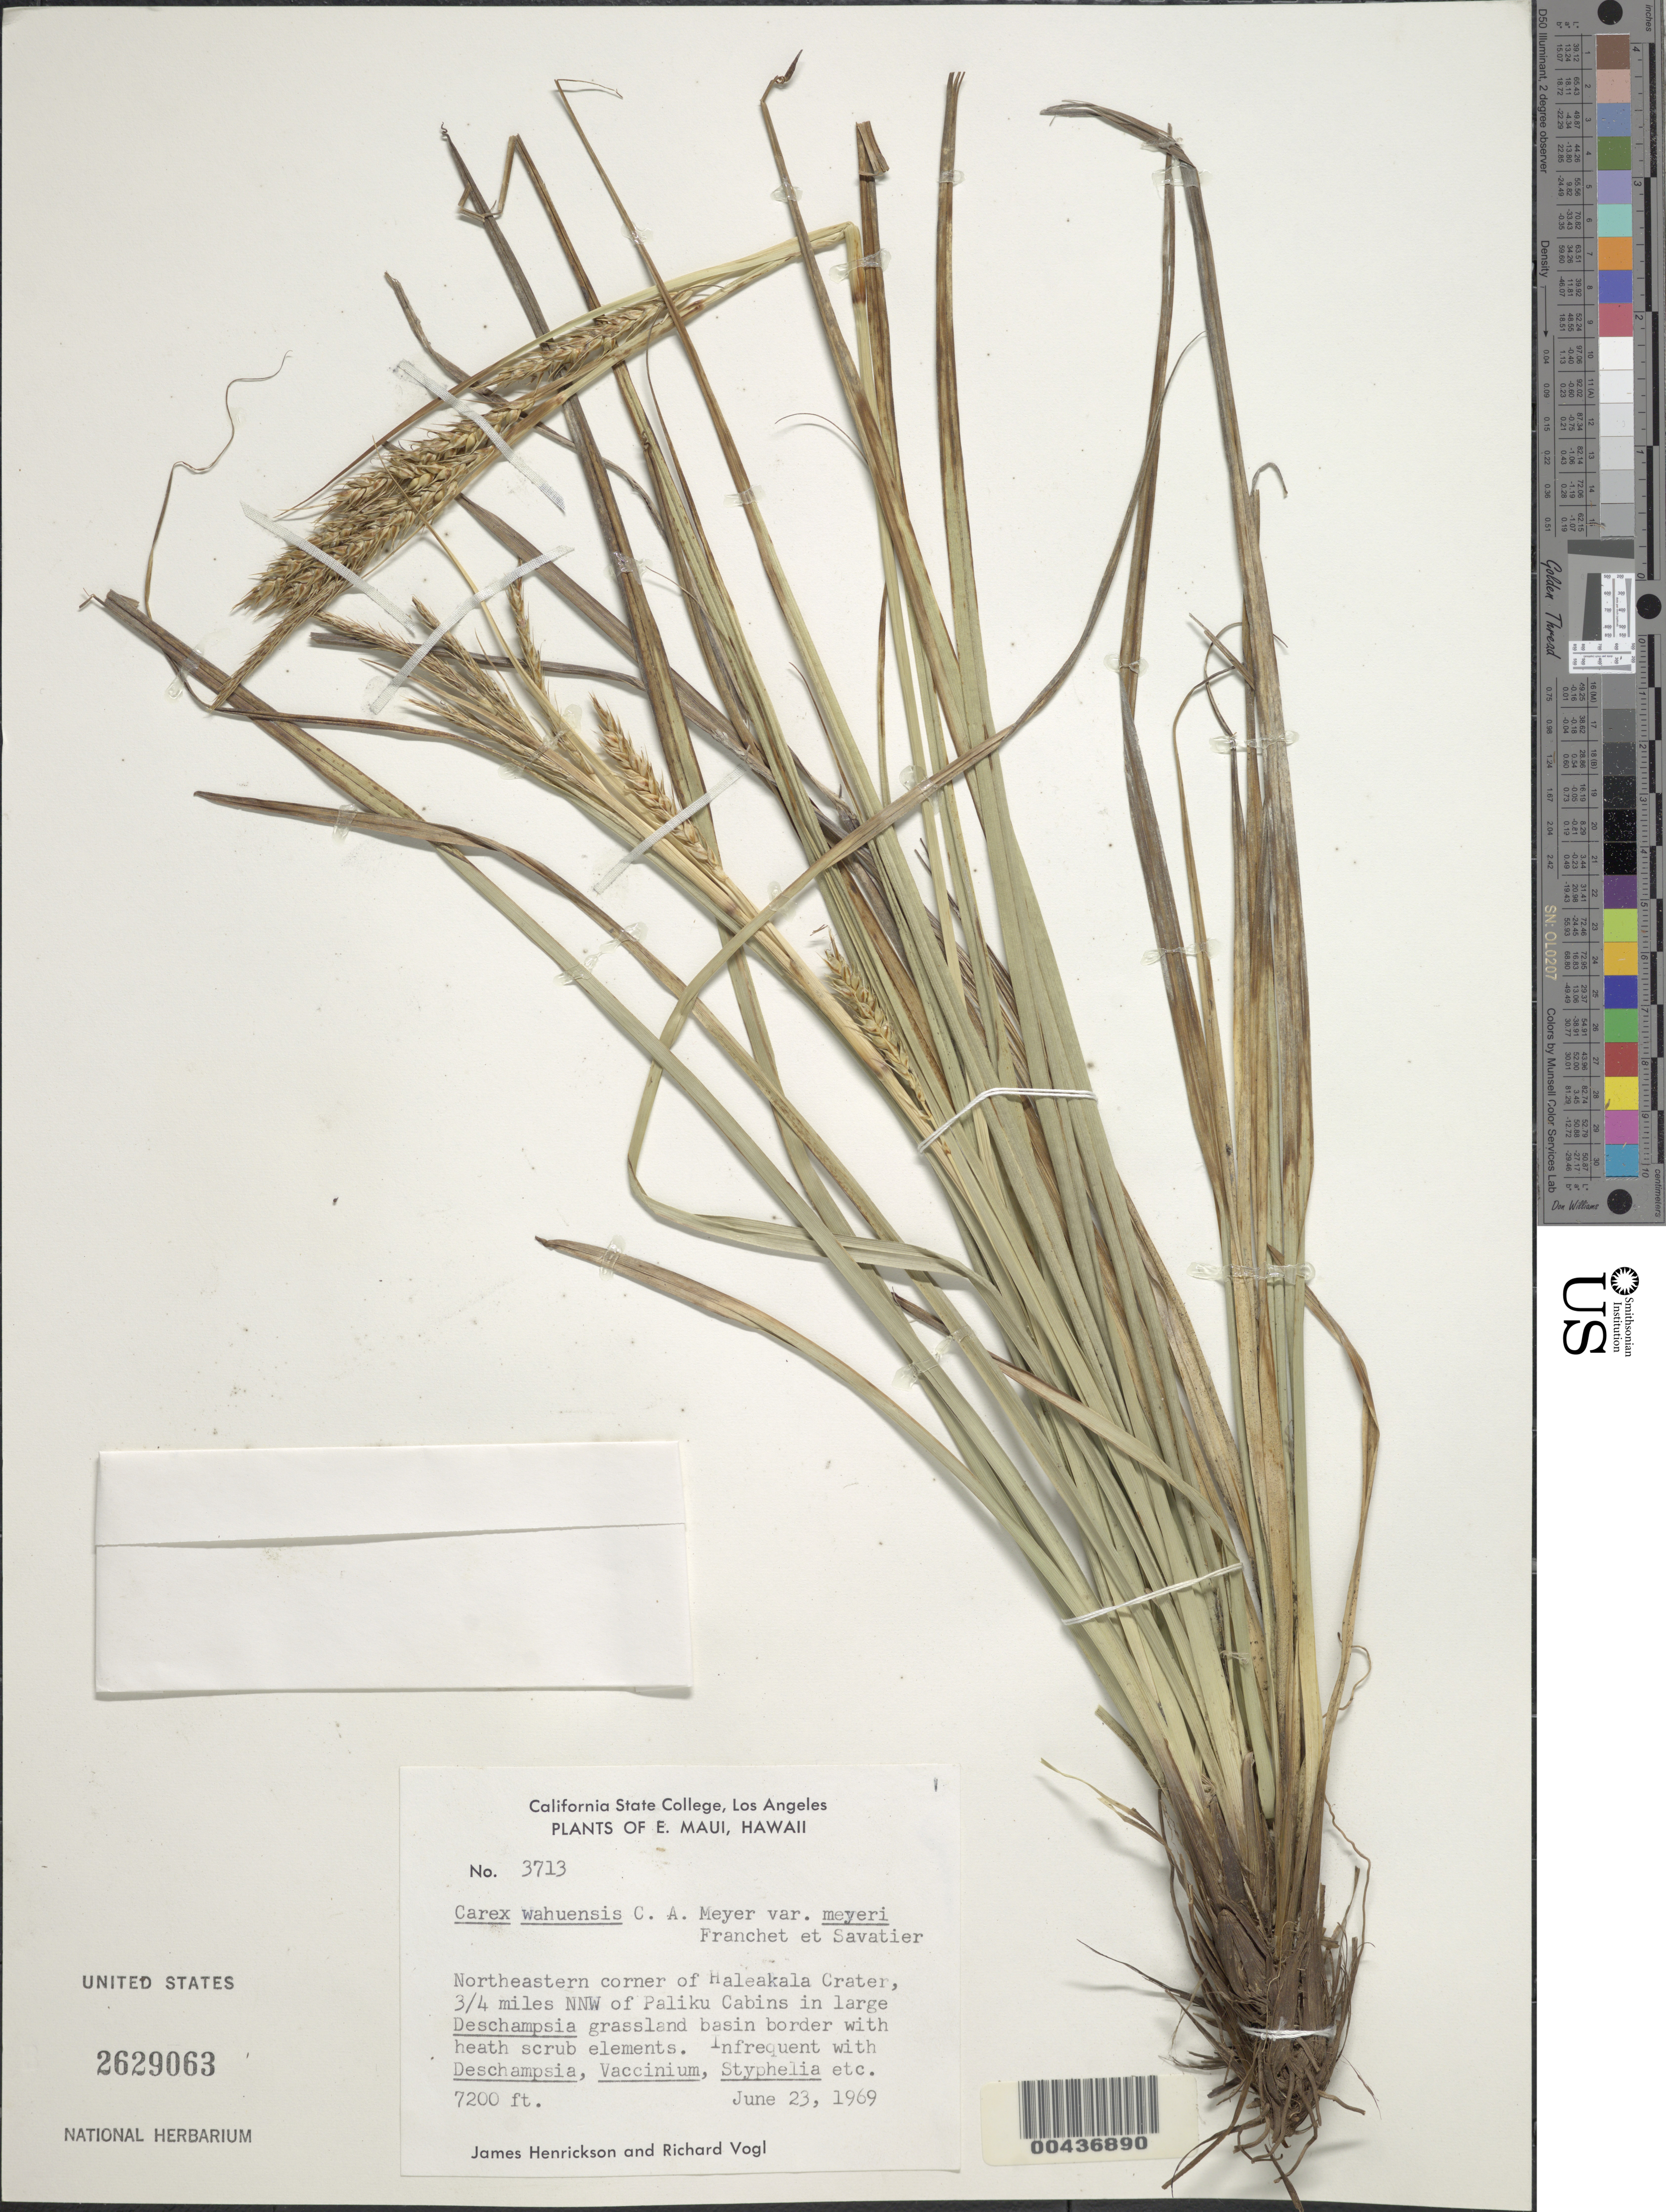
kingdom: Plantae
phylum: Tracheophyta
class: Liliopsida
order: Poales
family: Cyperaceae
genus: Carex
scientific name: Carex wahuensis subsp. wahuensis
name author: C.A. Mey.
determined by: Wagner, W. L., (BOT), Smithsonian Institution - National Museum of Natural History (UNITED STATES)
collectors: J. S. Henrickson & R. Vogl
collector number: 3713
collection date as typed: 23 Jun 1969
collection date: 1969-06-23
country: United States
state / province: Hawaii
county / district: Maui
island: Maui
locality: East Maui: northeastern corner of Haleakala Crater, 3/4 miles norhtnorthwest of Paliku Cabins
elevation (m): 2195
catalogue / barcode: US 2629063